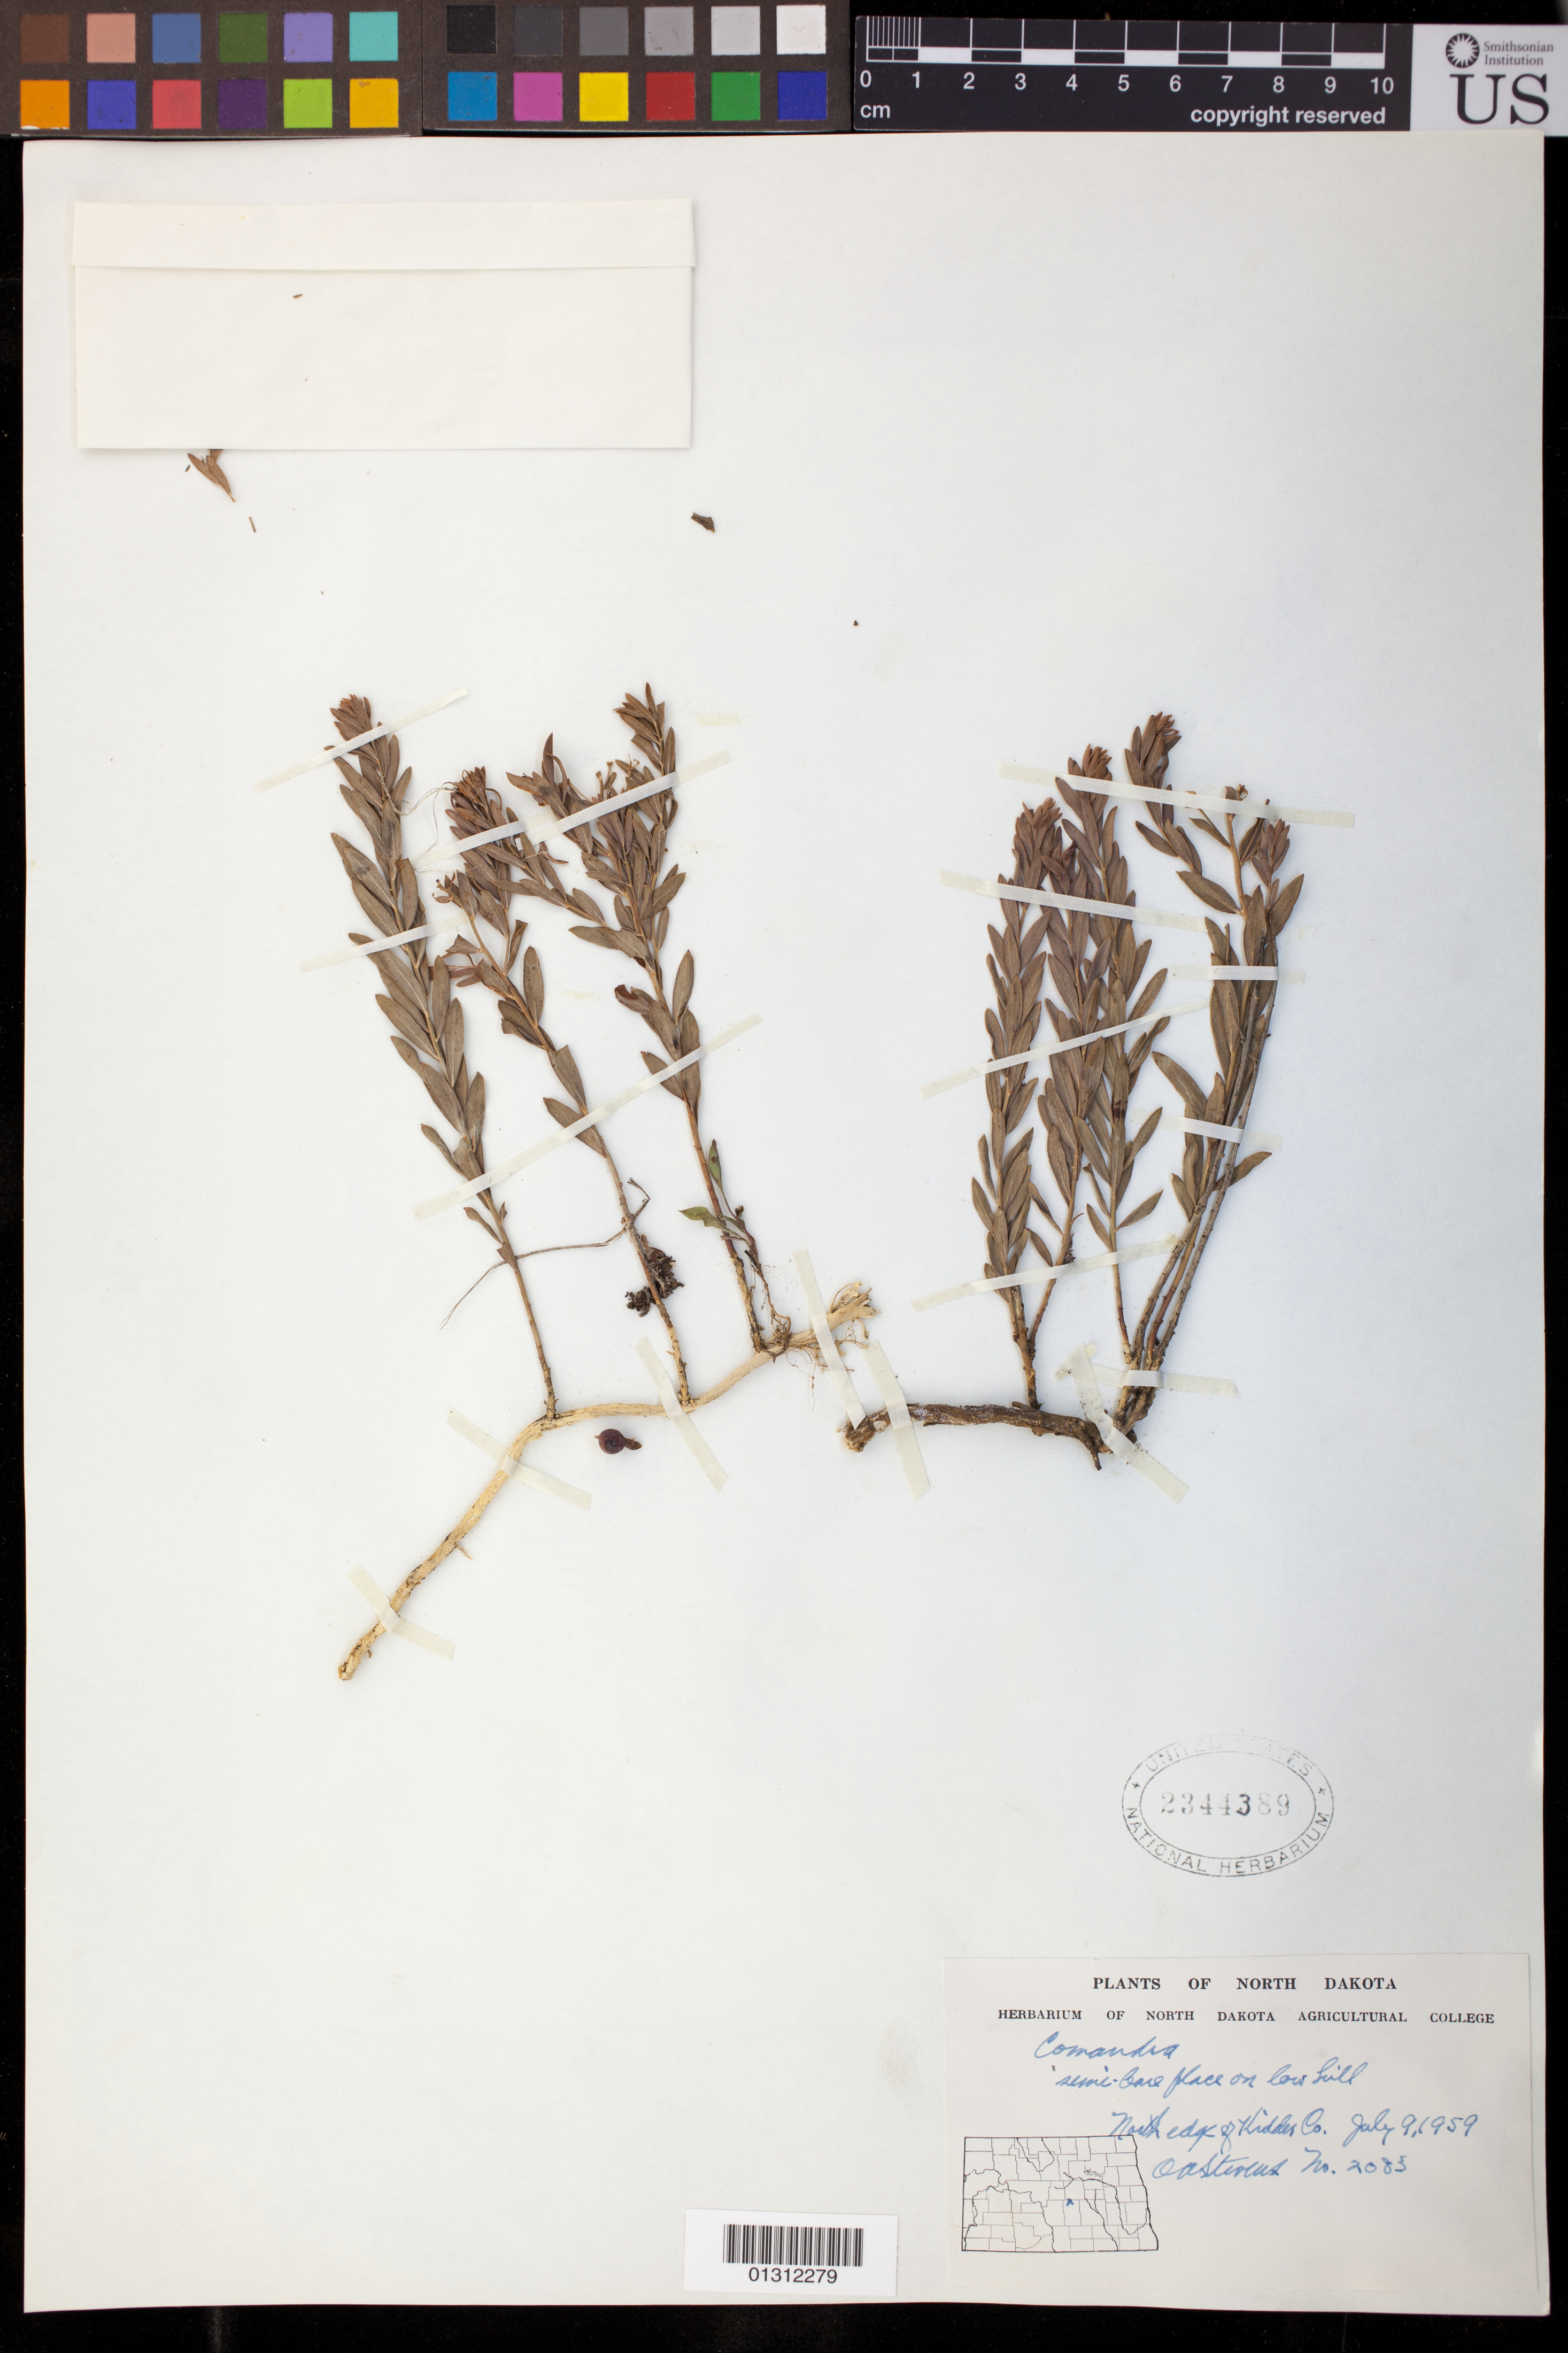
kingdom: Plantae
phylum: Tracheophyta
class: Magnoliopsida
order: Santalales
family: Comandraceae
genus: Comandra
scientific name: Comandra sp.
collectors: Oastereus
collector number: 2083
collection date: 1959-07-09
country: United States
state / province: North Dakota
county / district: Kidder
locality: North edge of Kidder County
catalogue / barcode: US 2344389